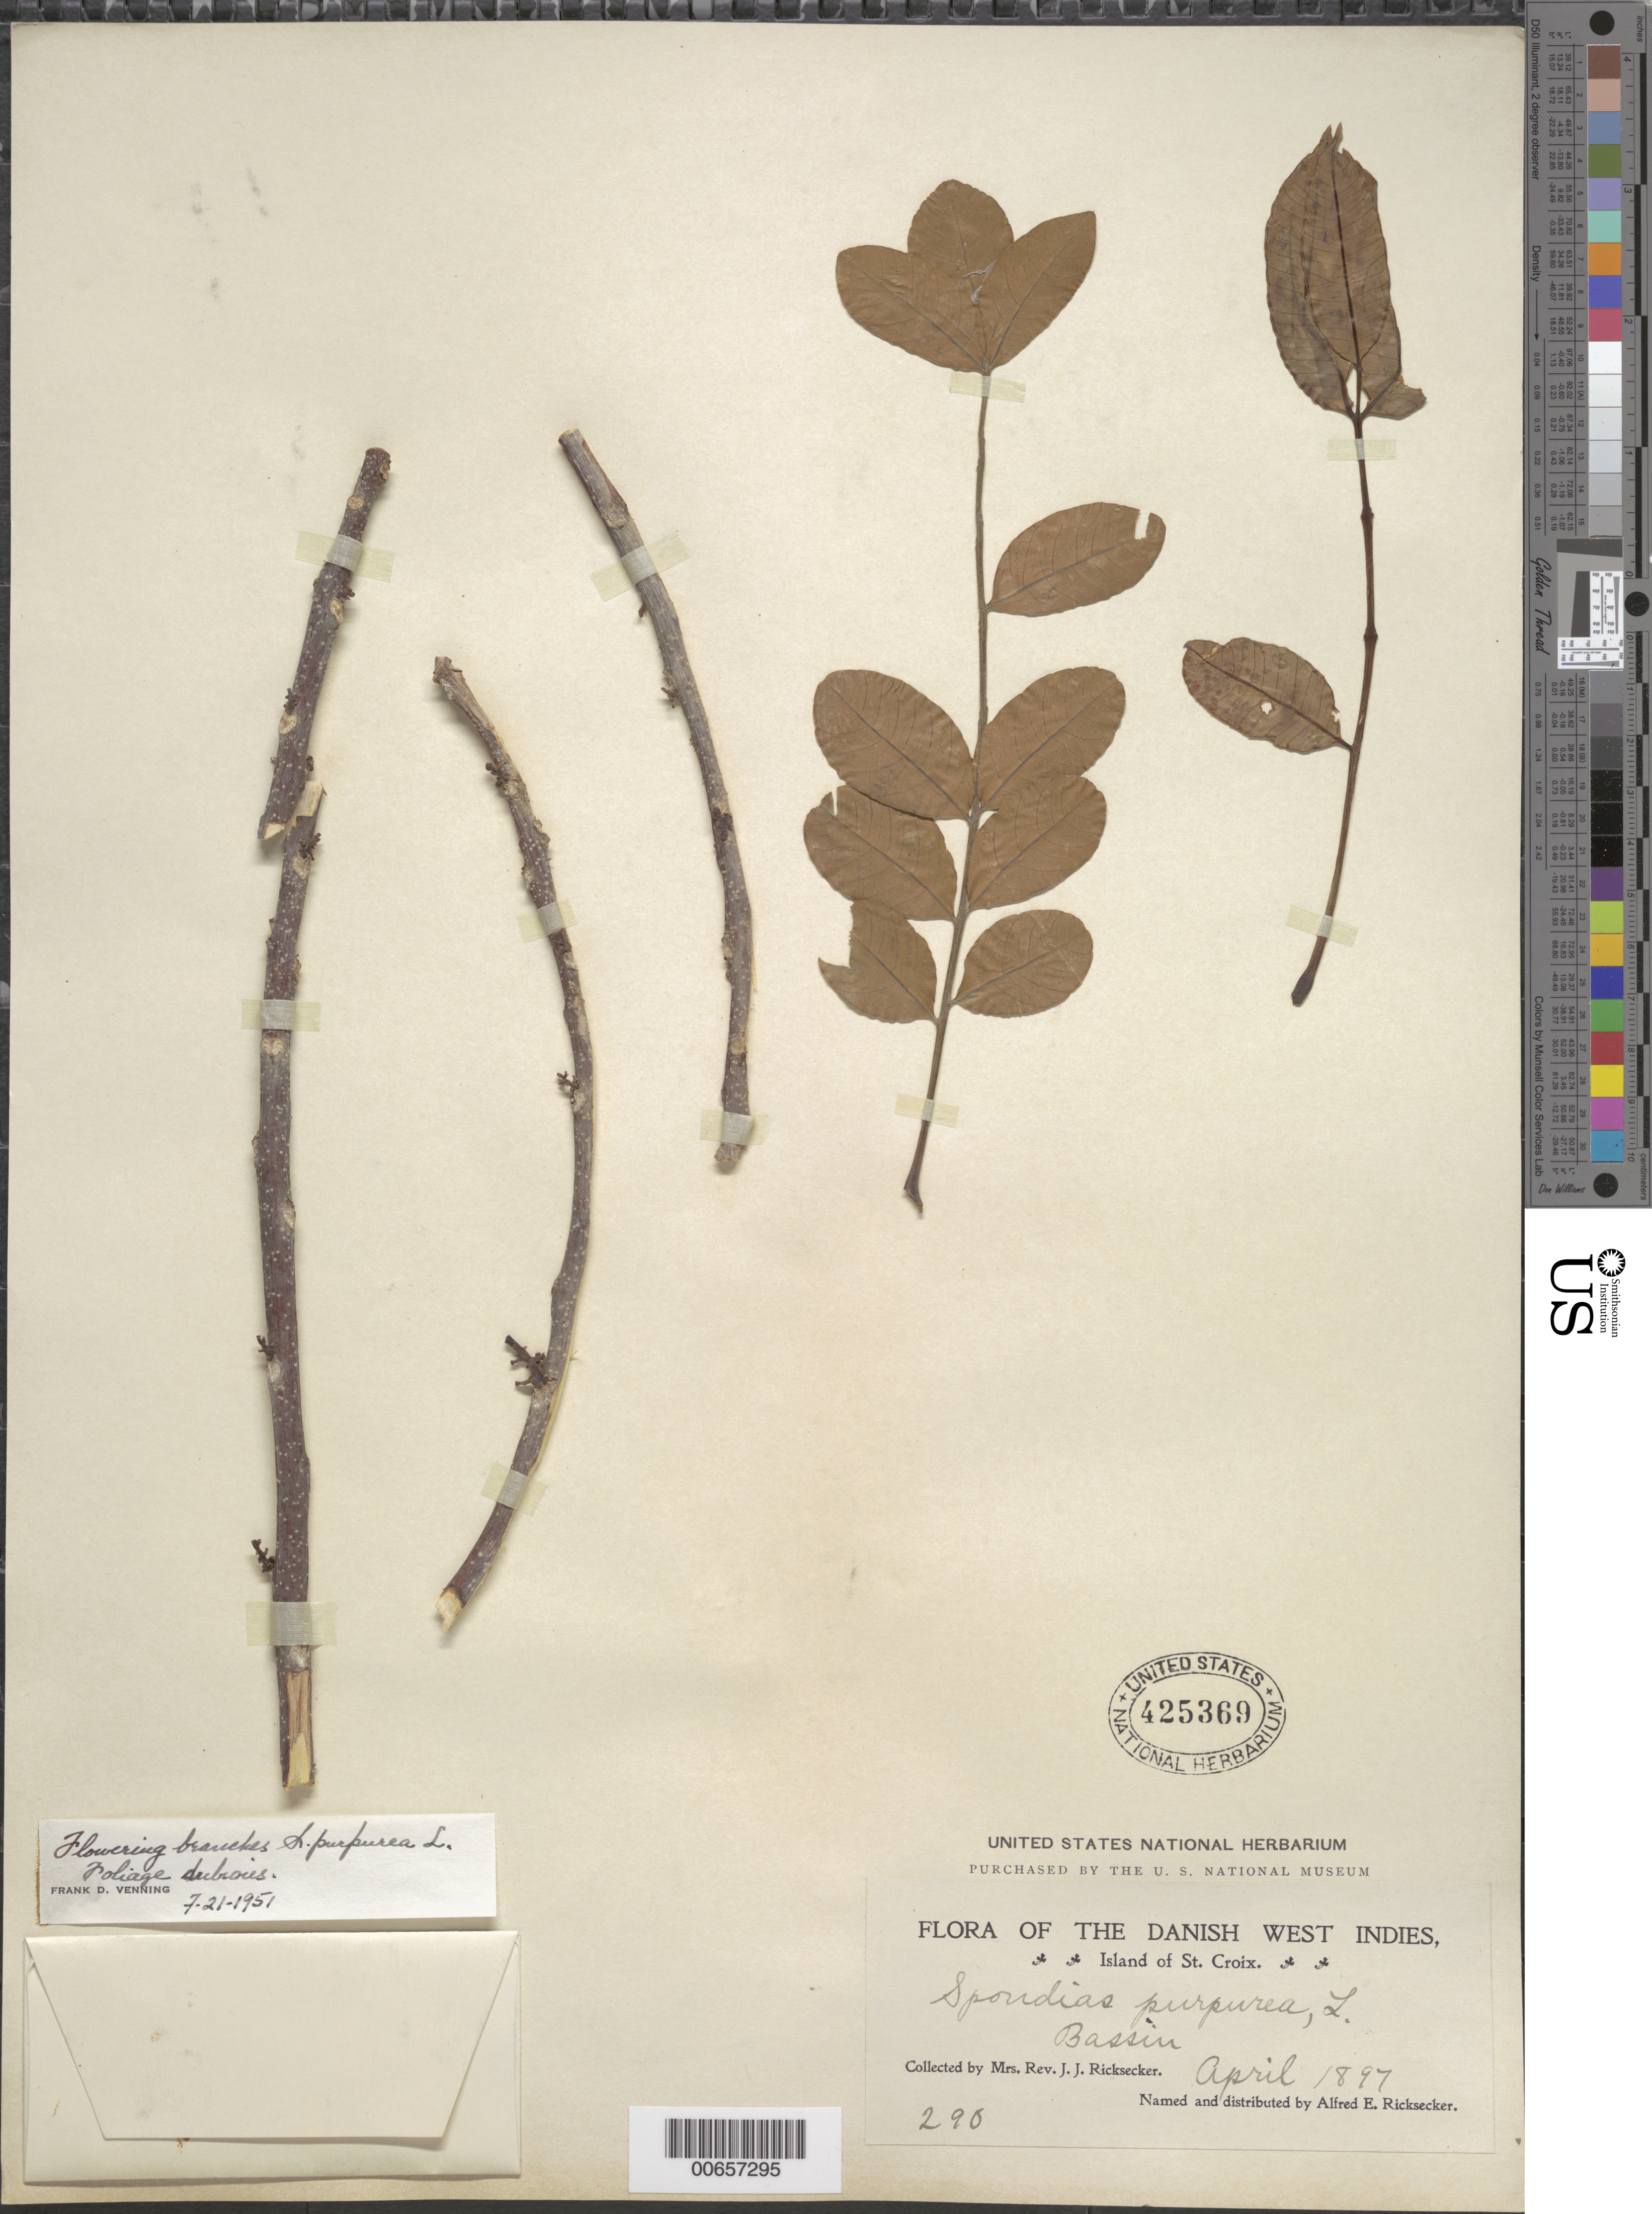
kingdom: Plantae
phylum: Tracheophyta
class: Magnoliopsida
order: Sapindales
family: Anacardiaceae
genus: Spondias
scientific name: Spondias purpurea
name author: L.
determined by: Ricksecker, A. E.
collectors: L. A. Ricksecker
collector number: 290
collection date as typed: Apr 1897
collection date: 1897-04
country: U.S. Virgin Islands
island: St. Croix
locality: Bassin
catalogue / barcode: US 425369